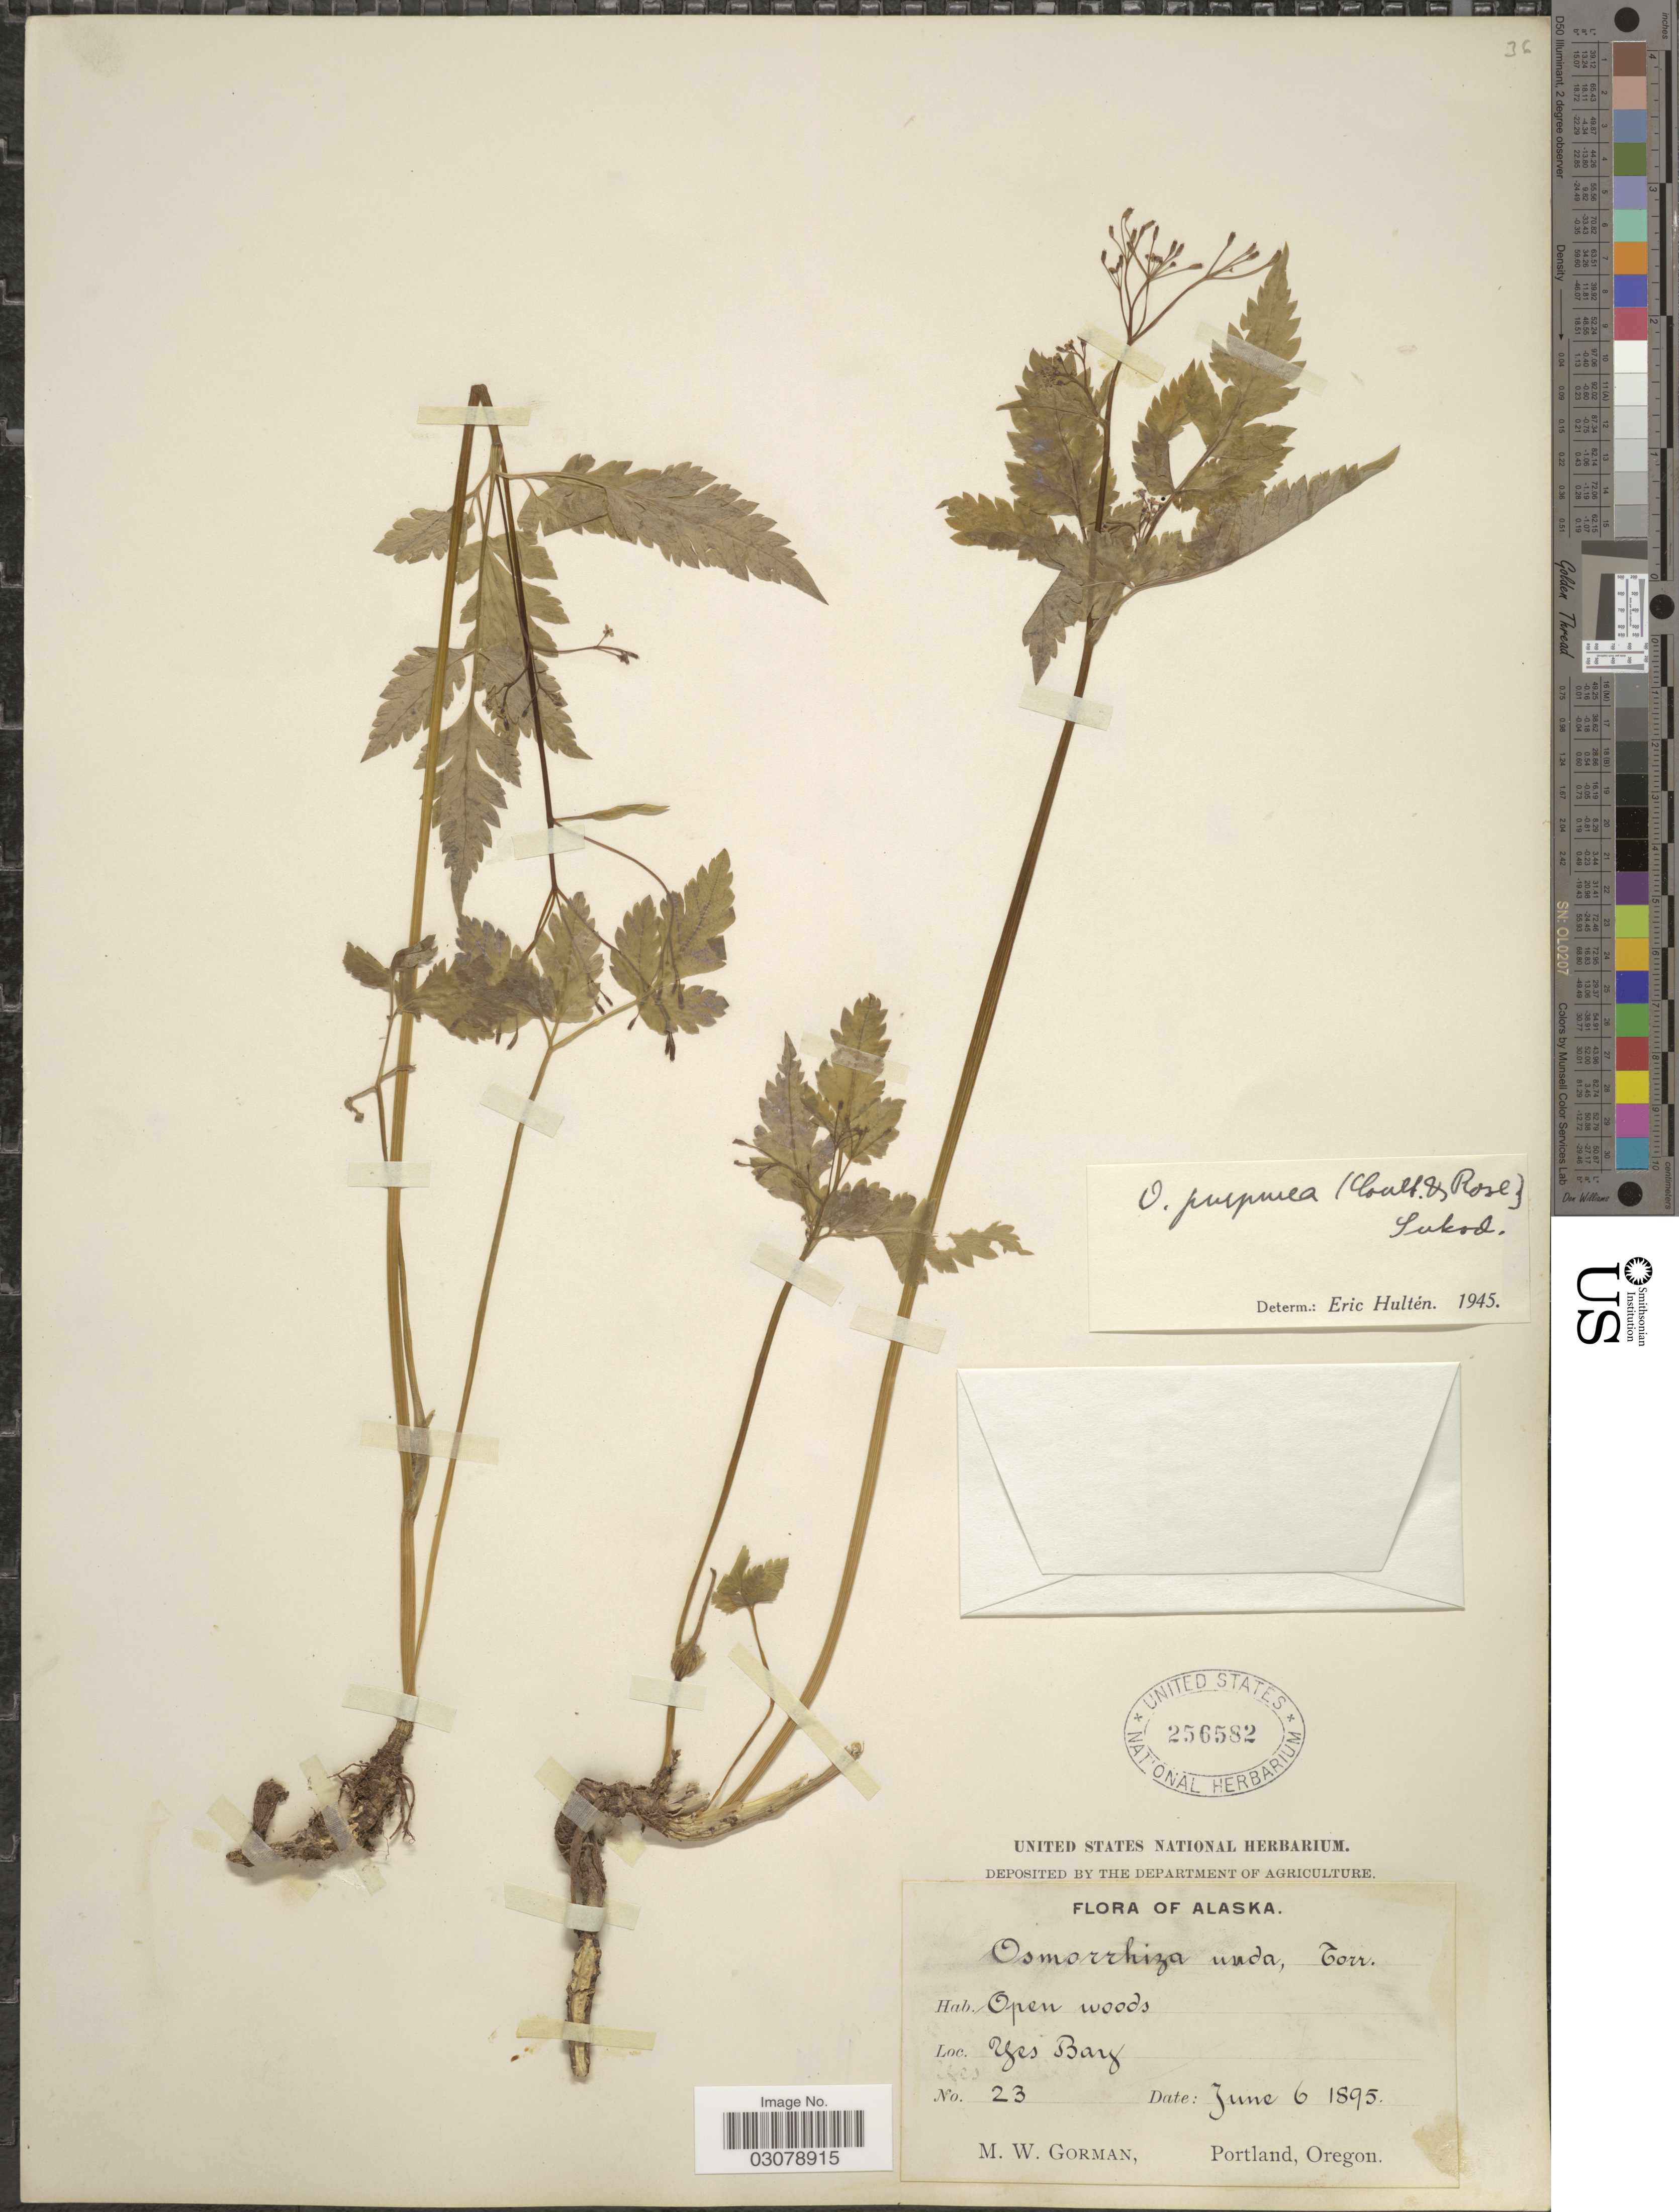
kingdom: Plantae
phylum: Tracheophyta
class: Magnoliopsida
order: Apiales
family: Apiaceae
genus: Osmorhiza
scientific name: Osmorhiza purpurea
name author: (J.M. Coult. & Rose) Suksd.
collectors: M. W. Gorman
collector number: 23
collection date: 1895-06-06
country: United States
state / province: Alaska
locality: Yes Bay.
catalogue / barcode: US 256582